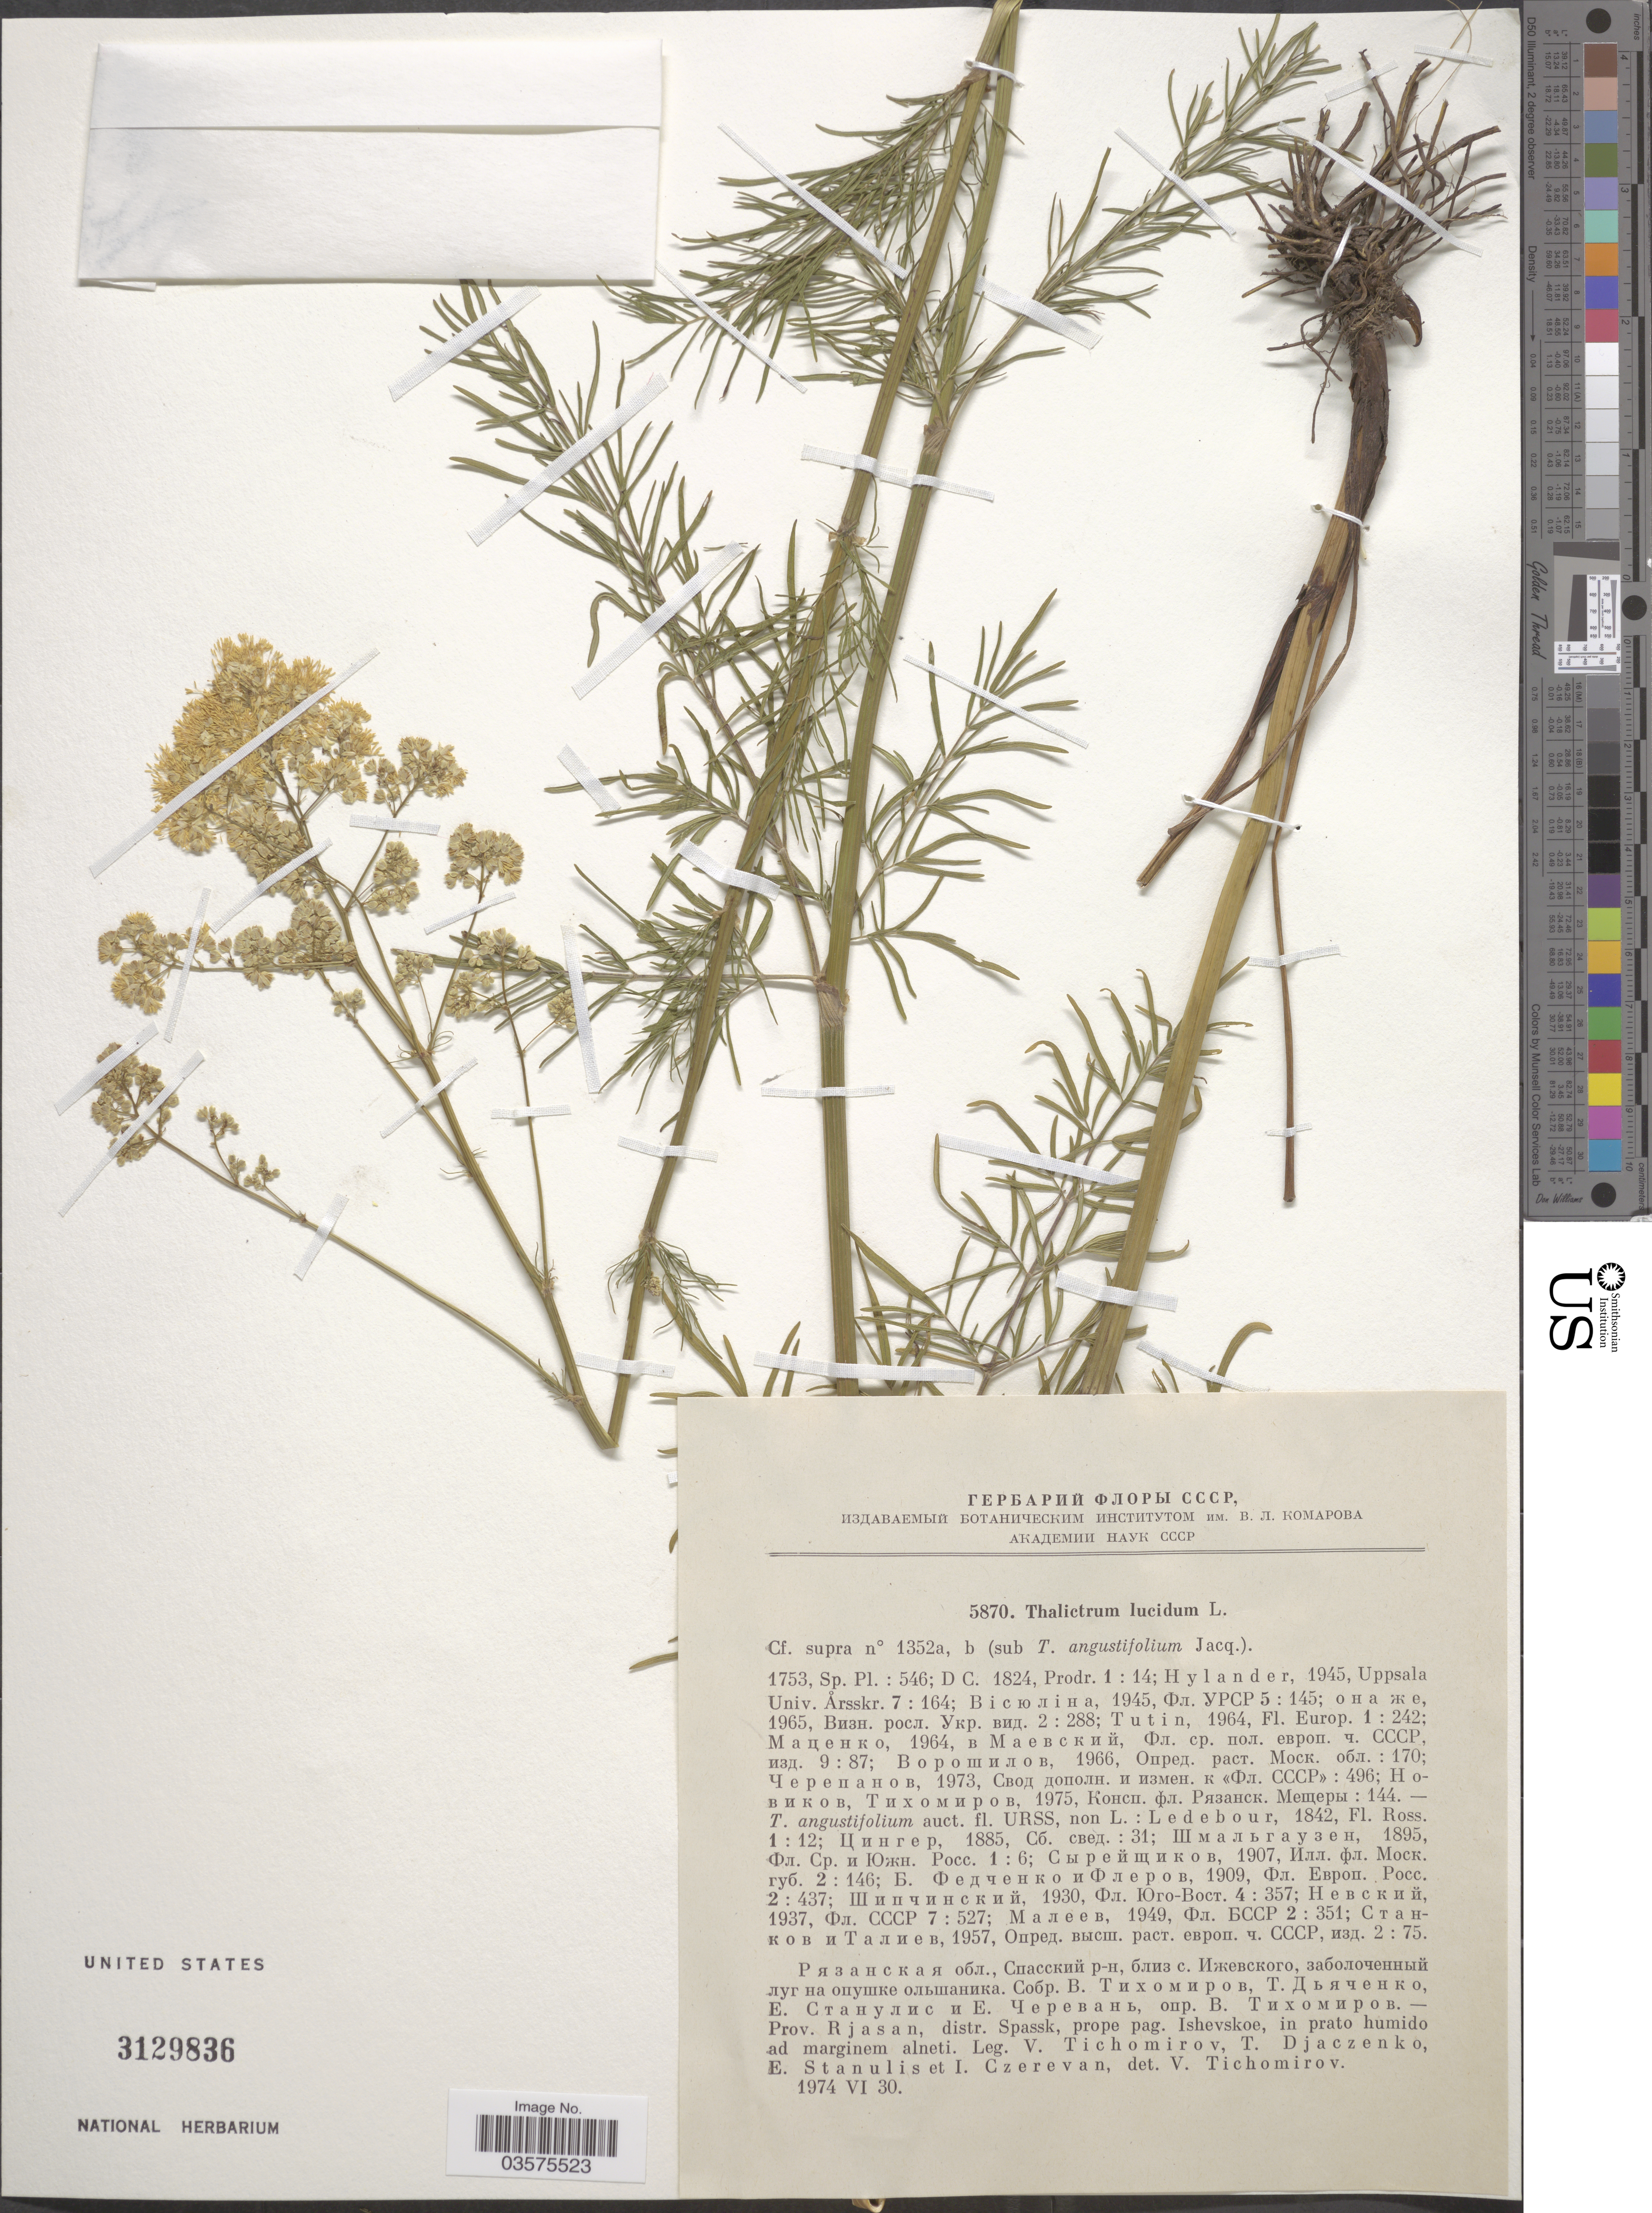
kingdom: Plantae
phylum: Tracheophyta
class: Magnoliopsida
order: Ranunculales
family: Ranunculaceae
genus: Thalictrum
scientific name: Thalictrum lucidum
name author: L.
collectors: V. Tichomirov, T. Djaczenko, E. Stanulis & I. Czerevan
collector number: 5870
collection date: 1974-06-30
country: Russian Federation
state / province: Ryazan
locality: Prov. Rjasan, distr. Spassk, prope pag. Ishevskoe, in prato humido ad marginem alneti.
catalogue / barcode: US 3129836